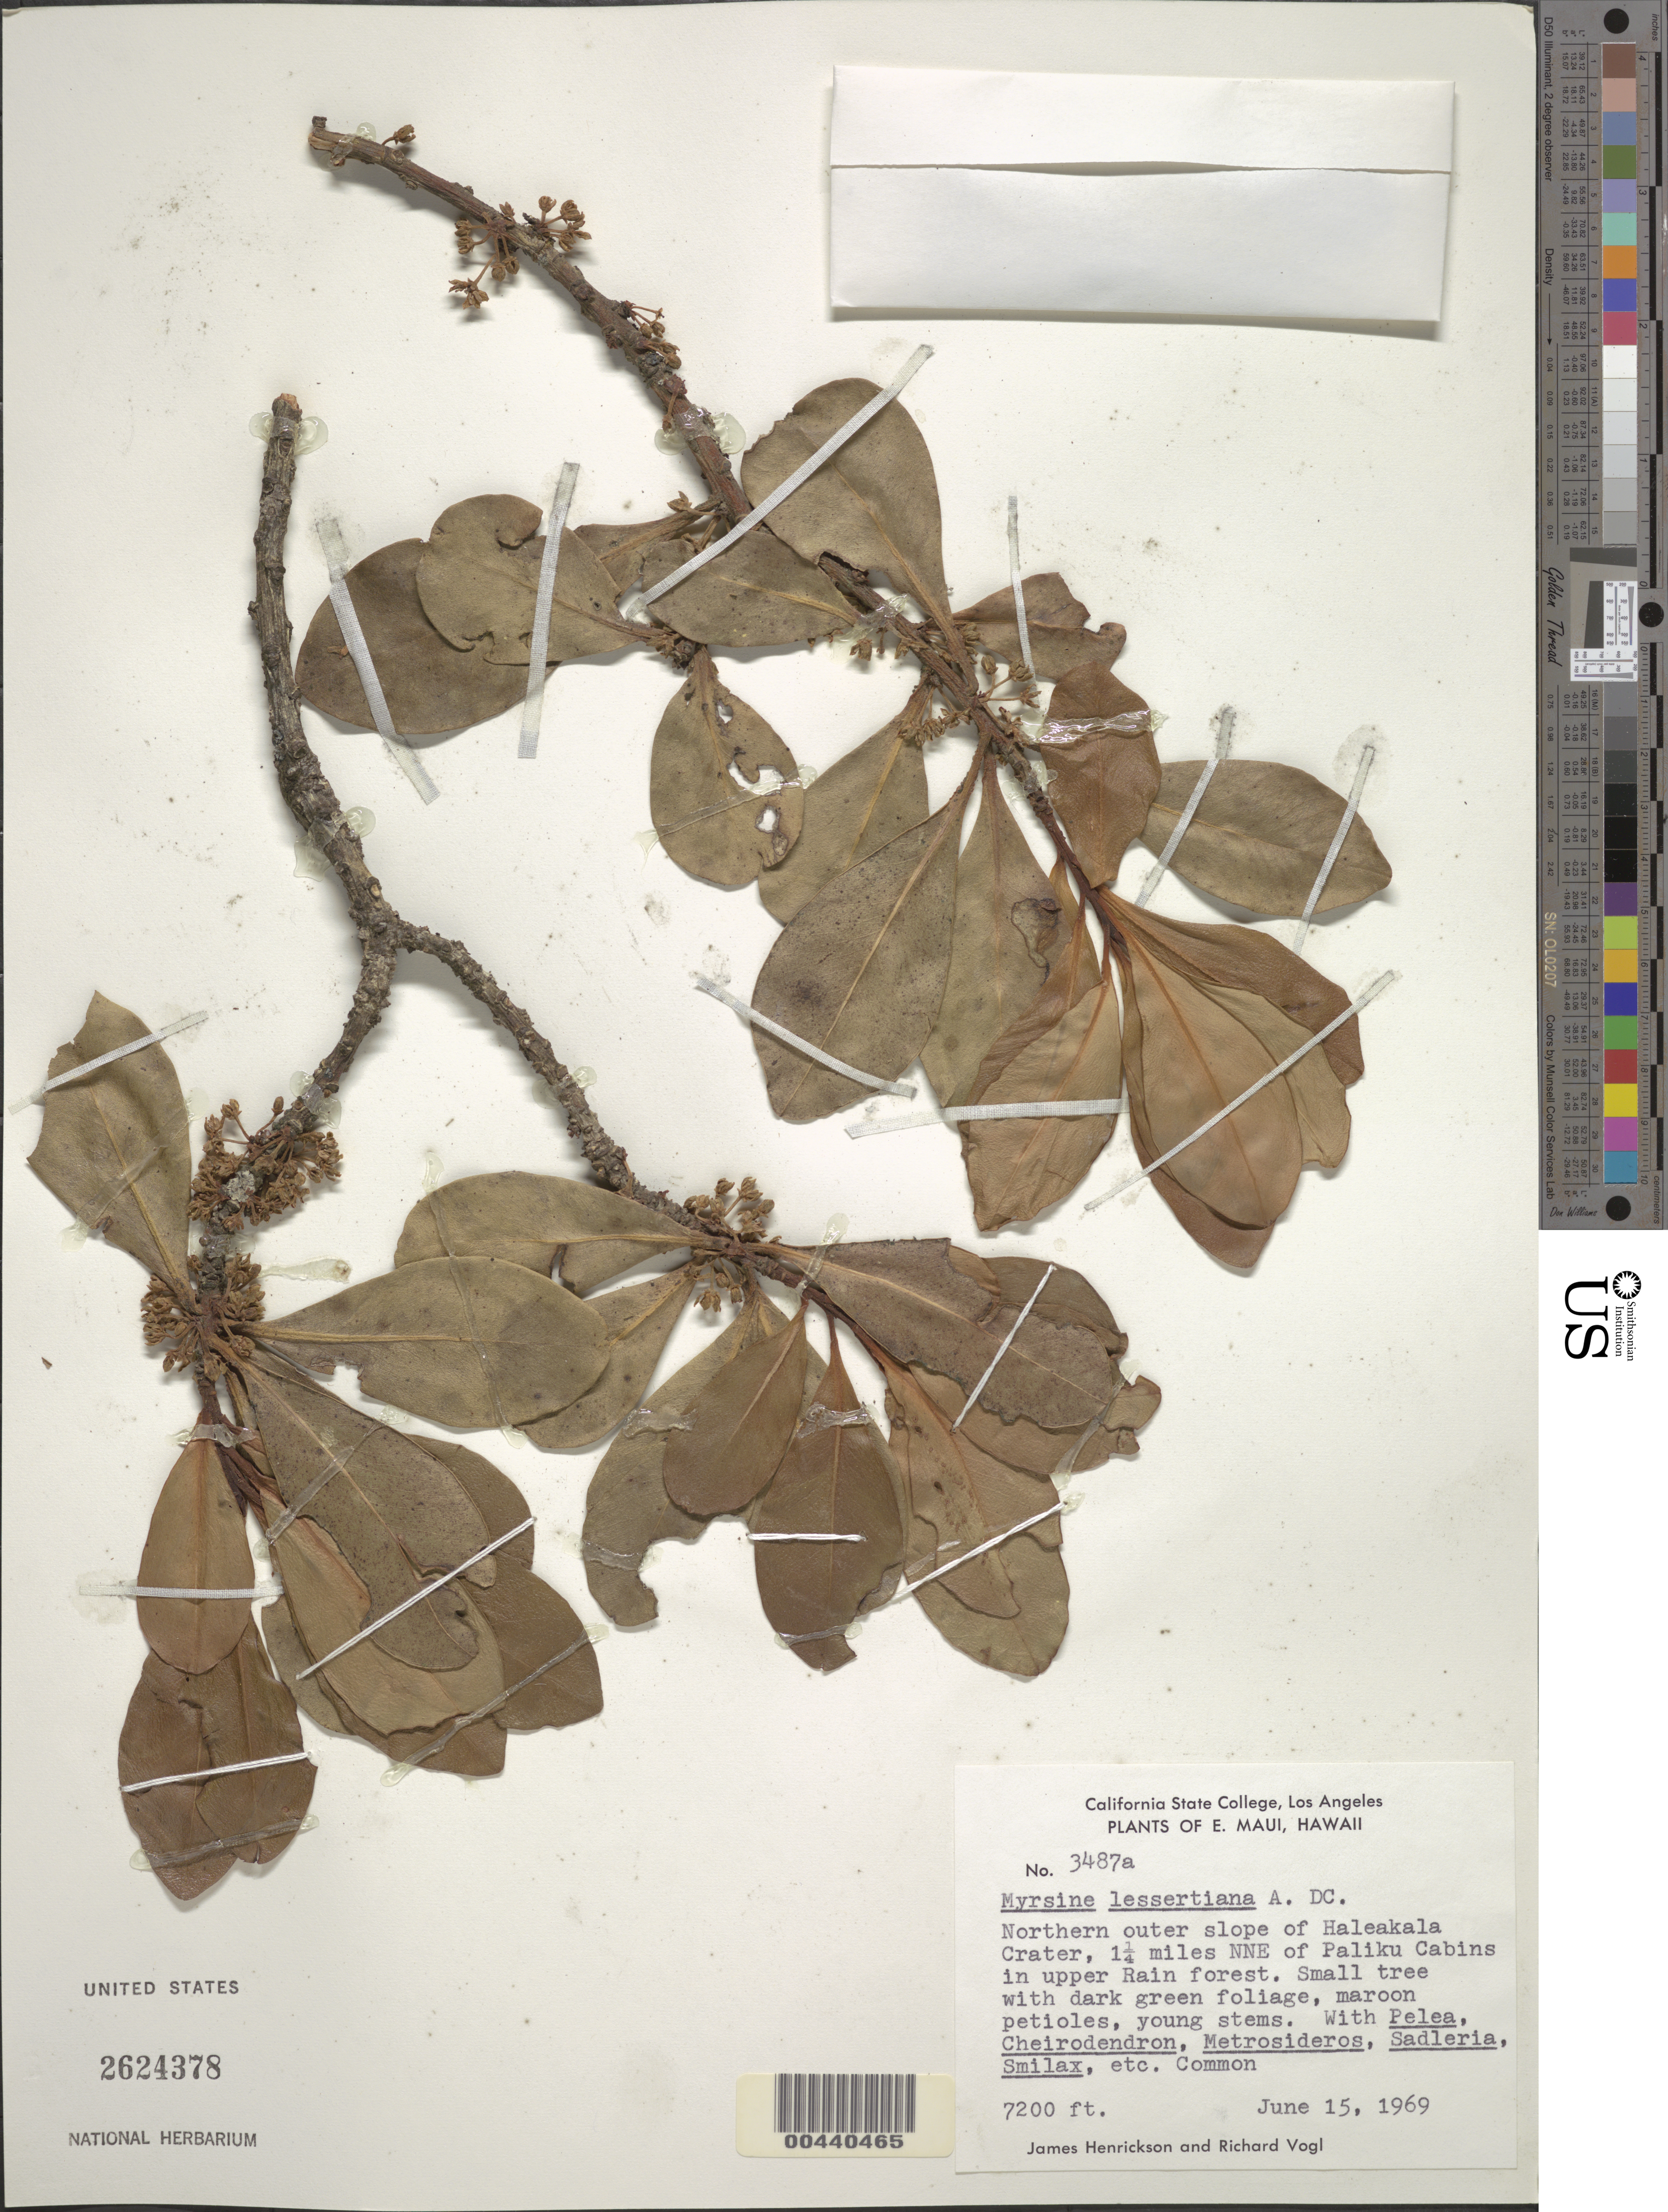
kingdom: Plantae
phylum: Tracheophyta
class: Magnoliopsida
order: Ericales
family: Primulaceae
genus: Myrsine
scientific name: Myrsine lessertiana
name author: A. DC.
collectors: J. S. Henrickson & R. Vogl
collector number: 3487a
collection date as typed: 15 Jun 1969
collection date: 1969-06-15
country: United States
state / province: Hawaii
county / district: Maui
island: Maui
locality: Northern outer slope of Haleakala Crater, 1.25 mi NNE of Paliku Cabins in upper Rain forest. E Maui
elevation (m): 2195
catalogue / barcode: US 2624378